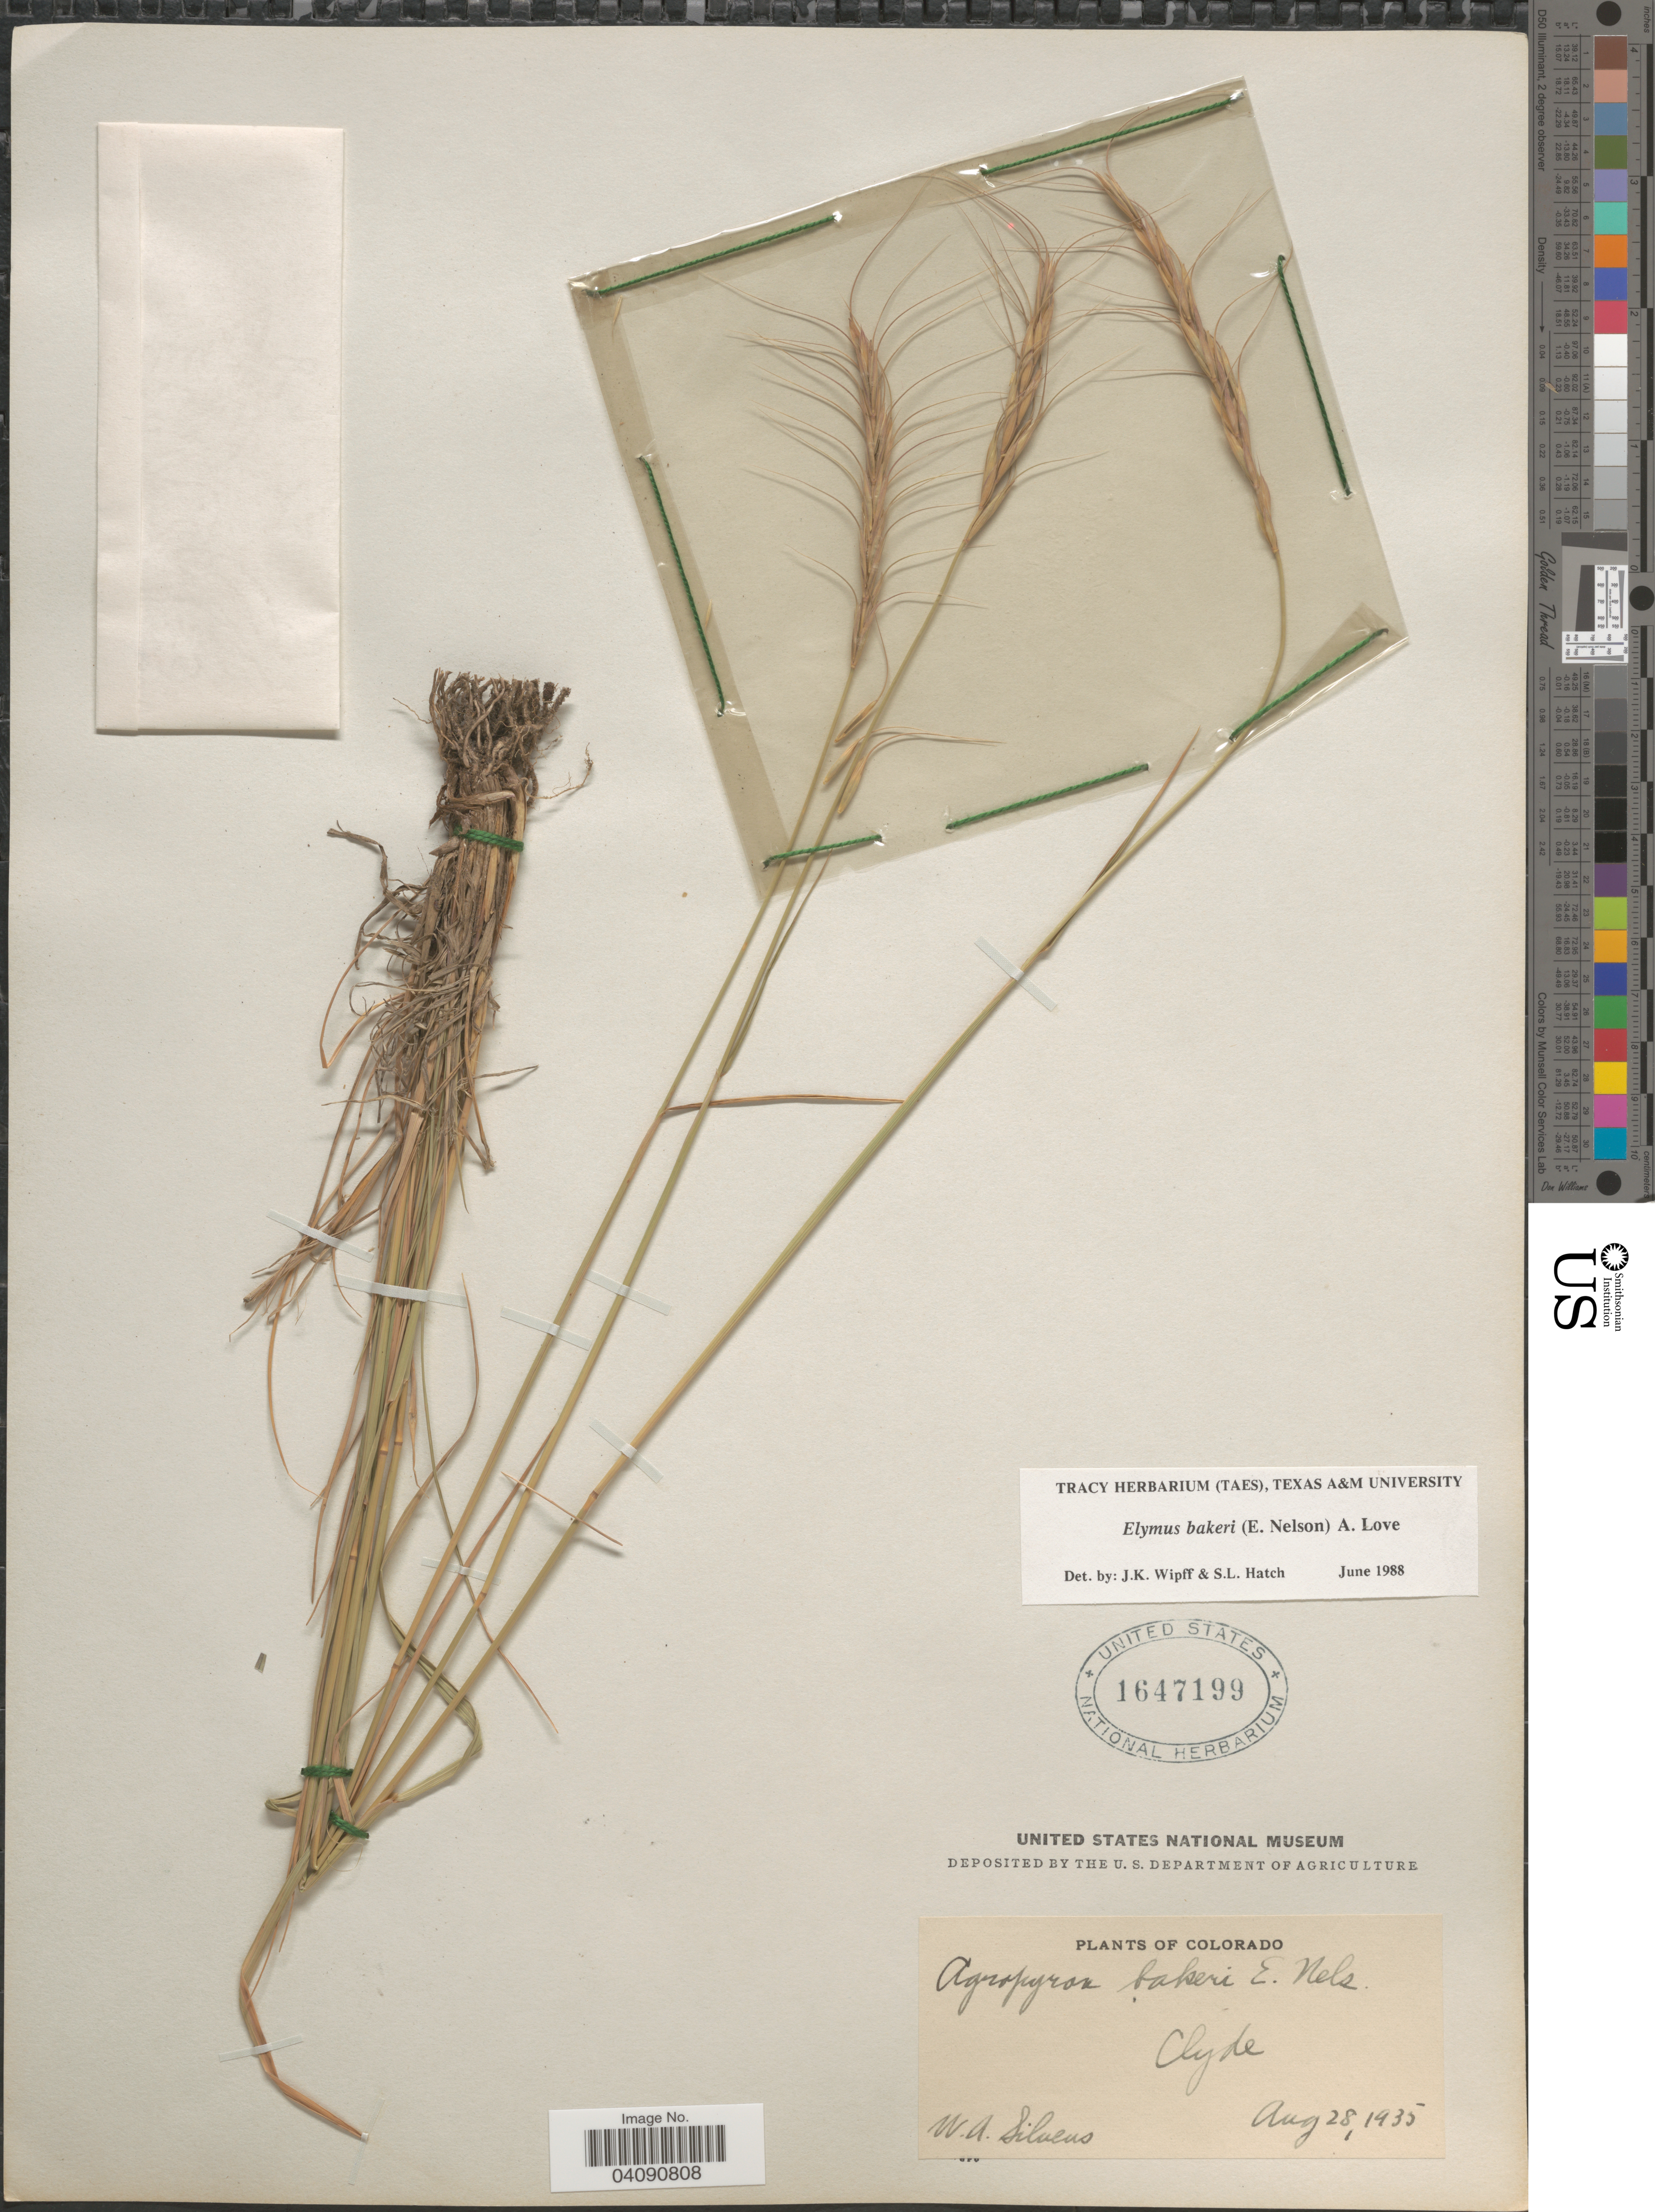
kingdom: Plantae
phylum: Tracheophyta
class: Liliopsida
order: Poales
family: Poaceae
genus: Elymus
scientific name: Elymus bakeri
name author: (E.E. Nelson) Á. Löve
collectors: W. Silveus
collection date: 1935-08-28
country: United States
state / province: Colorado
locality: Clyde.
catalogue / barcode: US 1647199